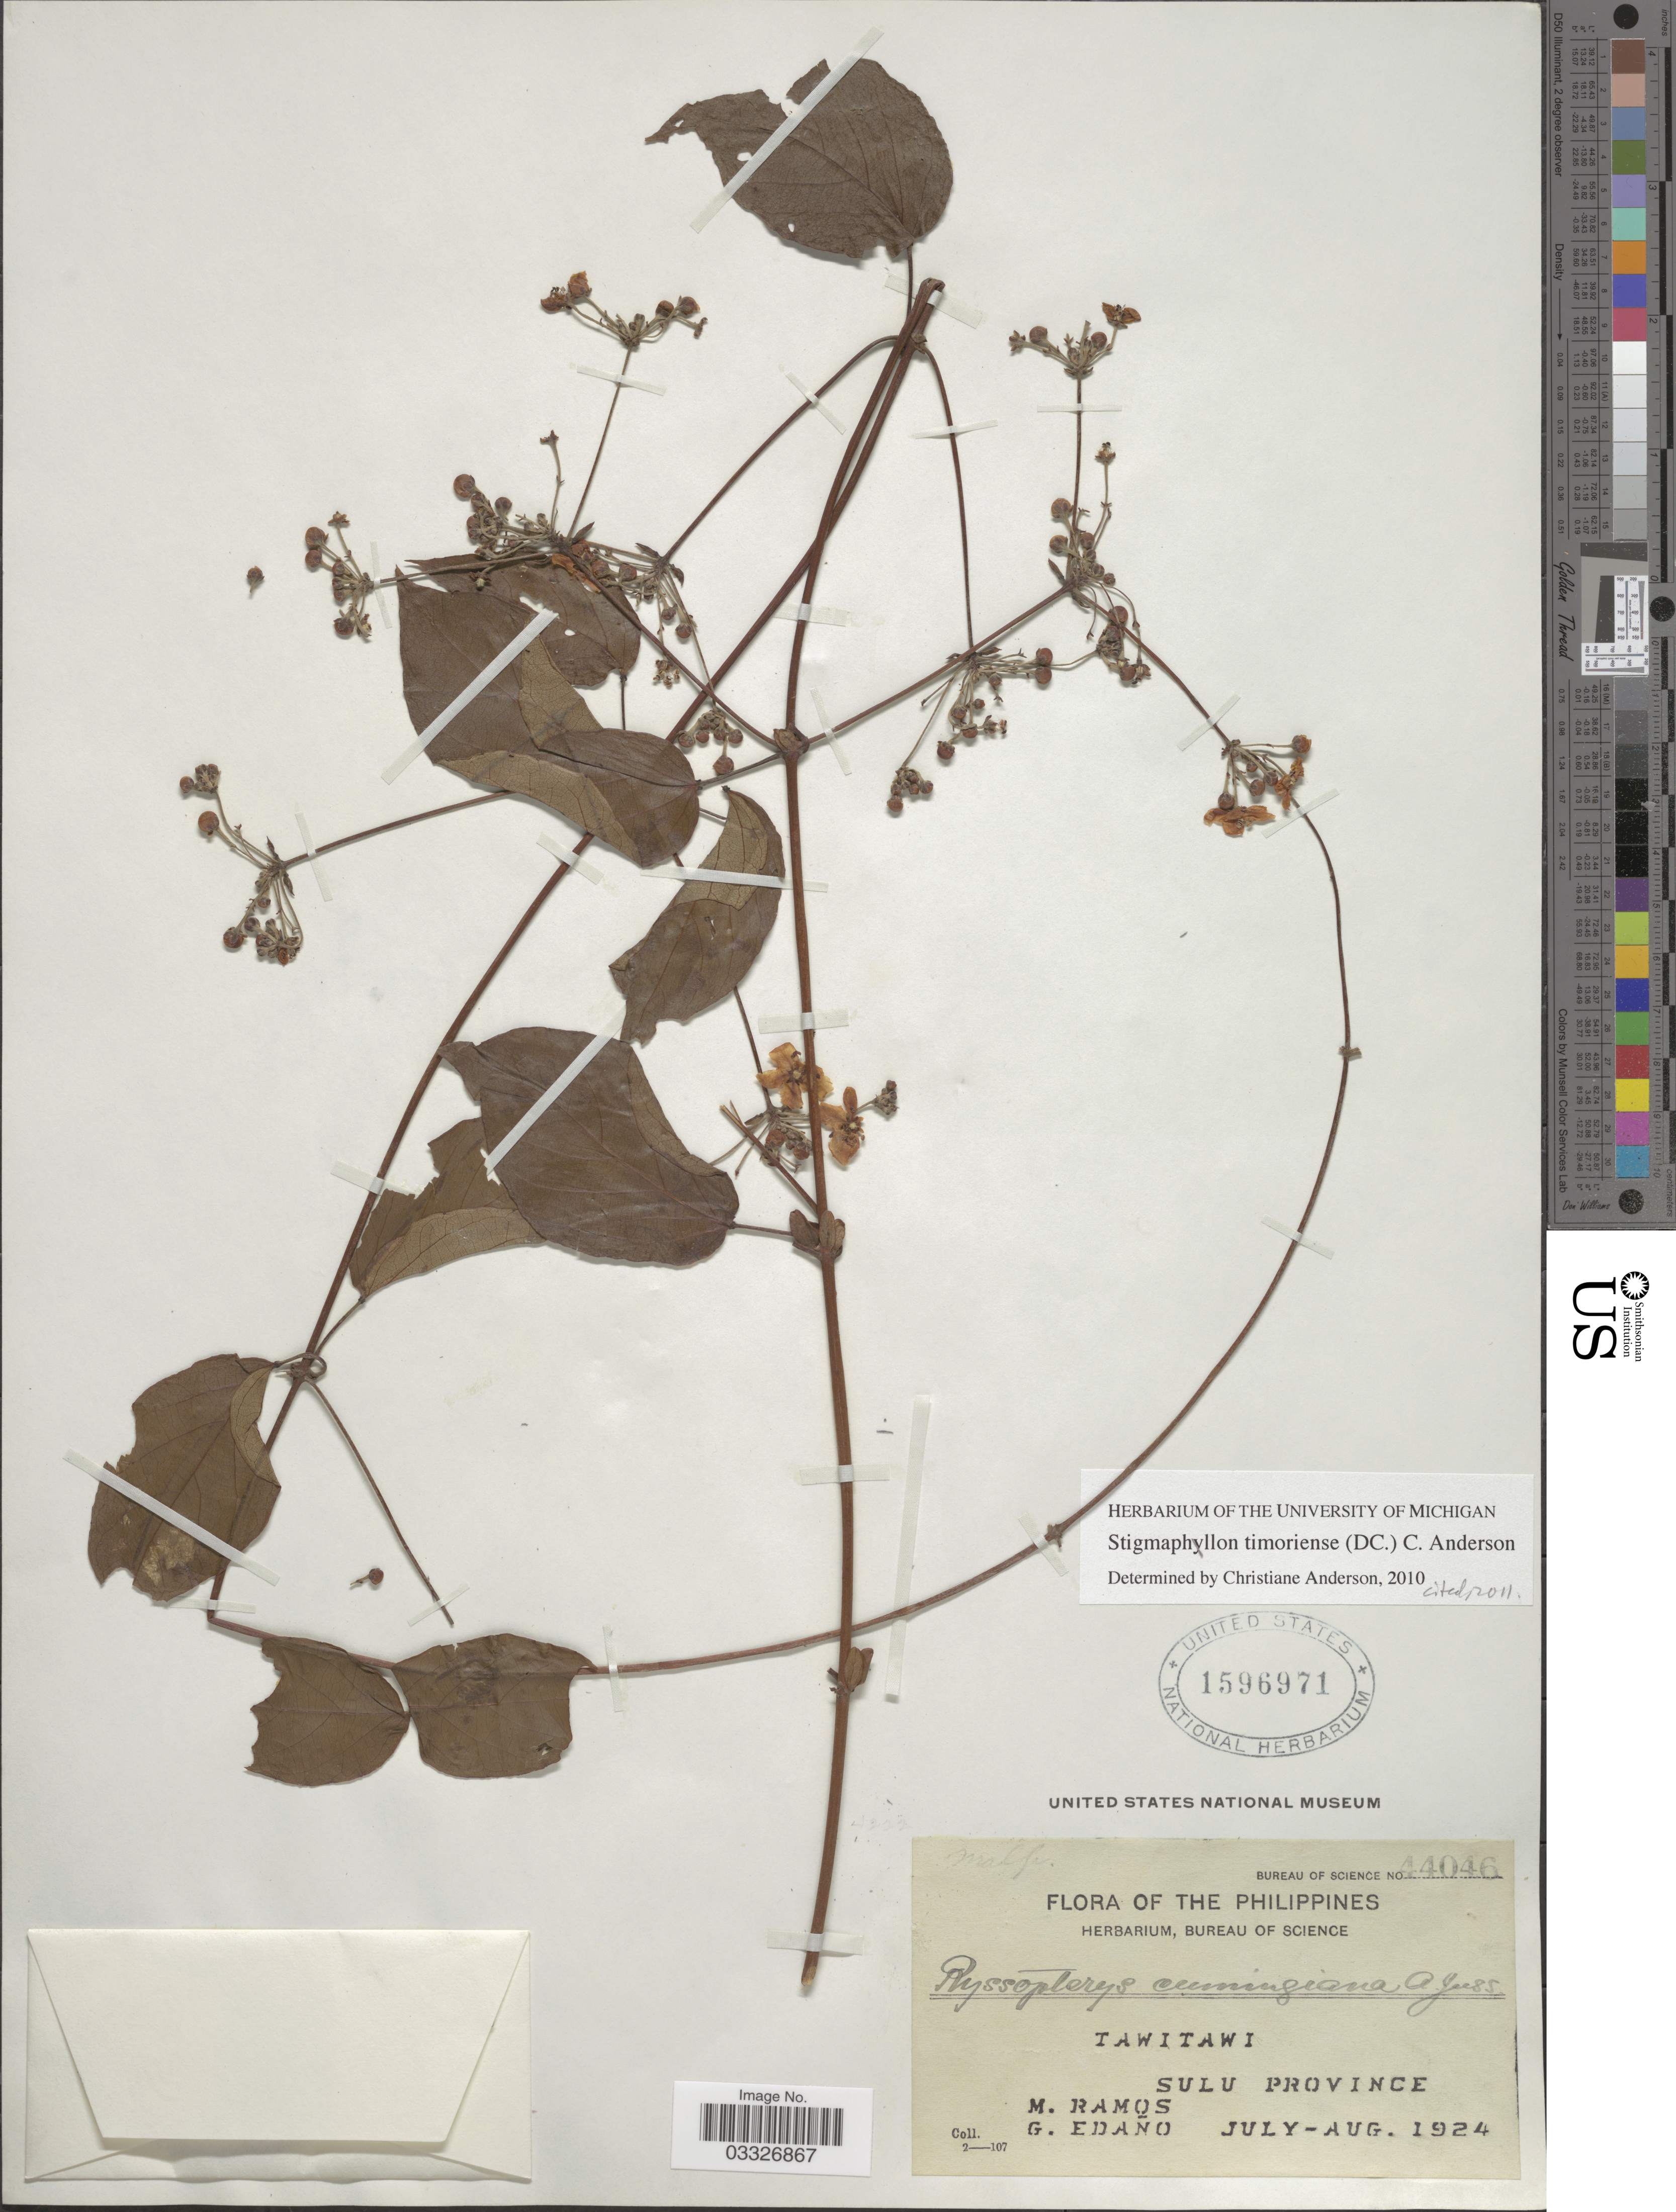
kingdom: Plantae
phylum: Tracheophyta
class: Magnoliopsida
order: Malpighiales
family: Malpighiaceae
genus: Stigmaphyllon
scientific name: Stigmaphyllon timoriense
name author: (DC.) C.E. Anderson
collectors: M. Ramos & G. Edaño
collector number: Bureau of Science 44046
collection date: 1924-07/1924-08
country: Philippines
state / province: Muslim Mindanao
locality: Tawitawi. Sulu Province.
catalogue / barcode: US 1596971